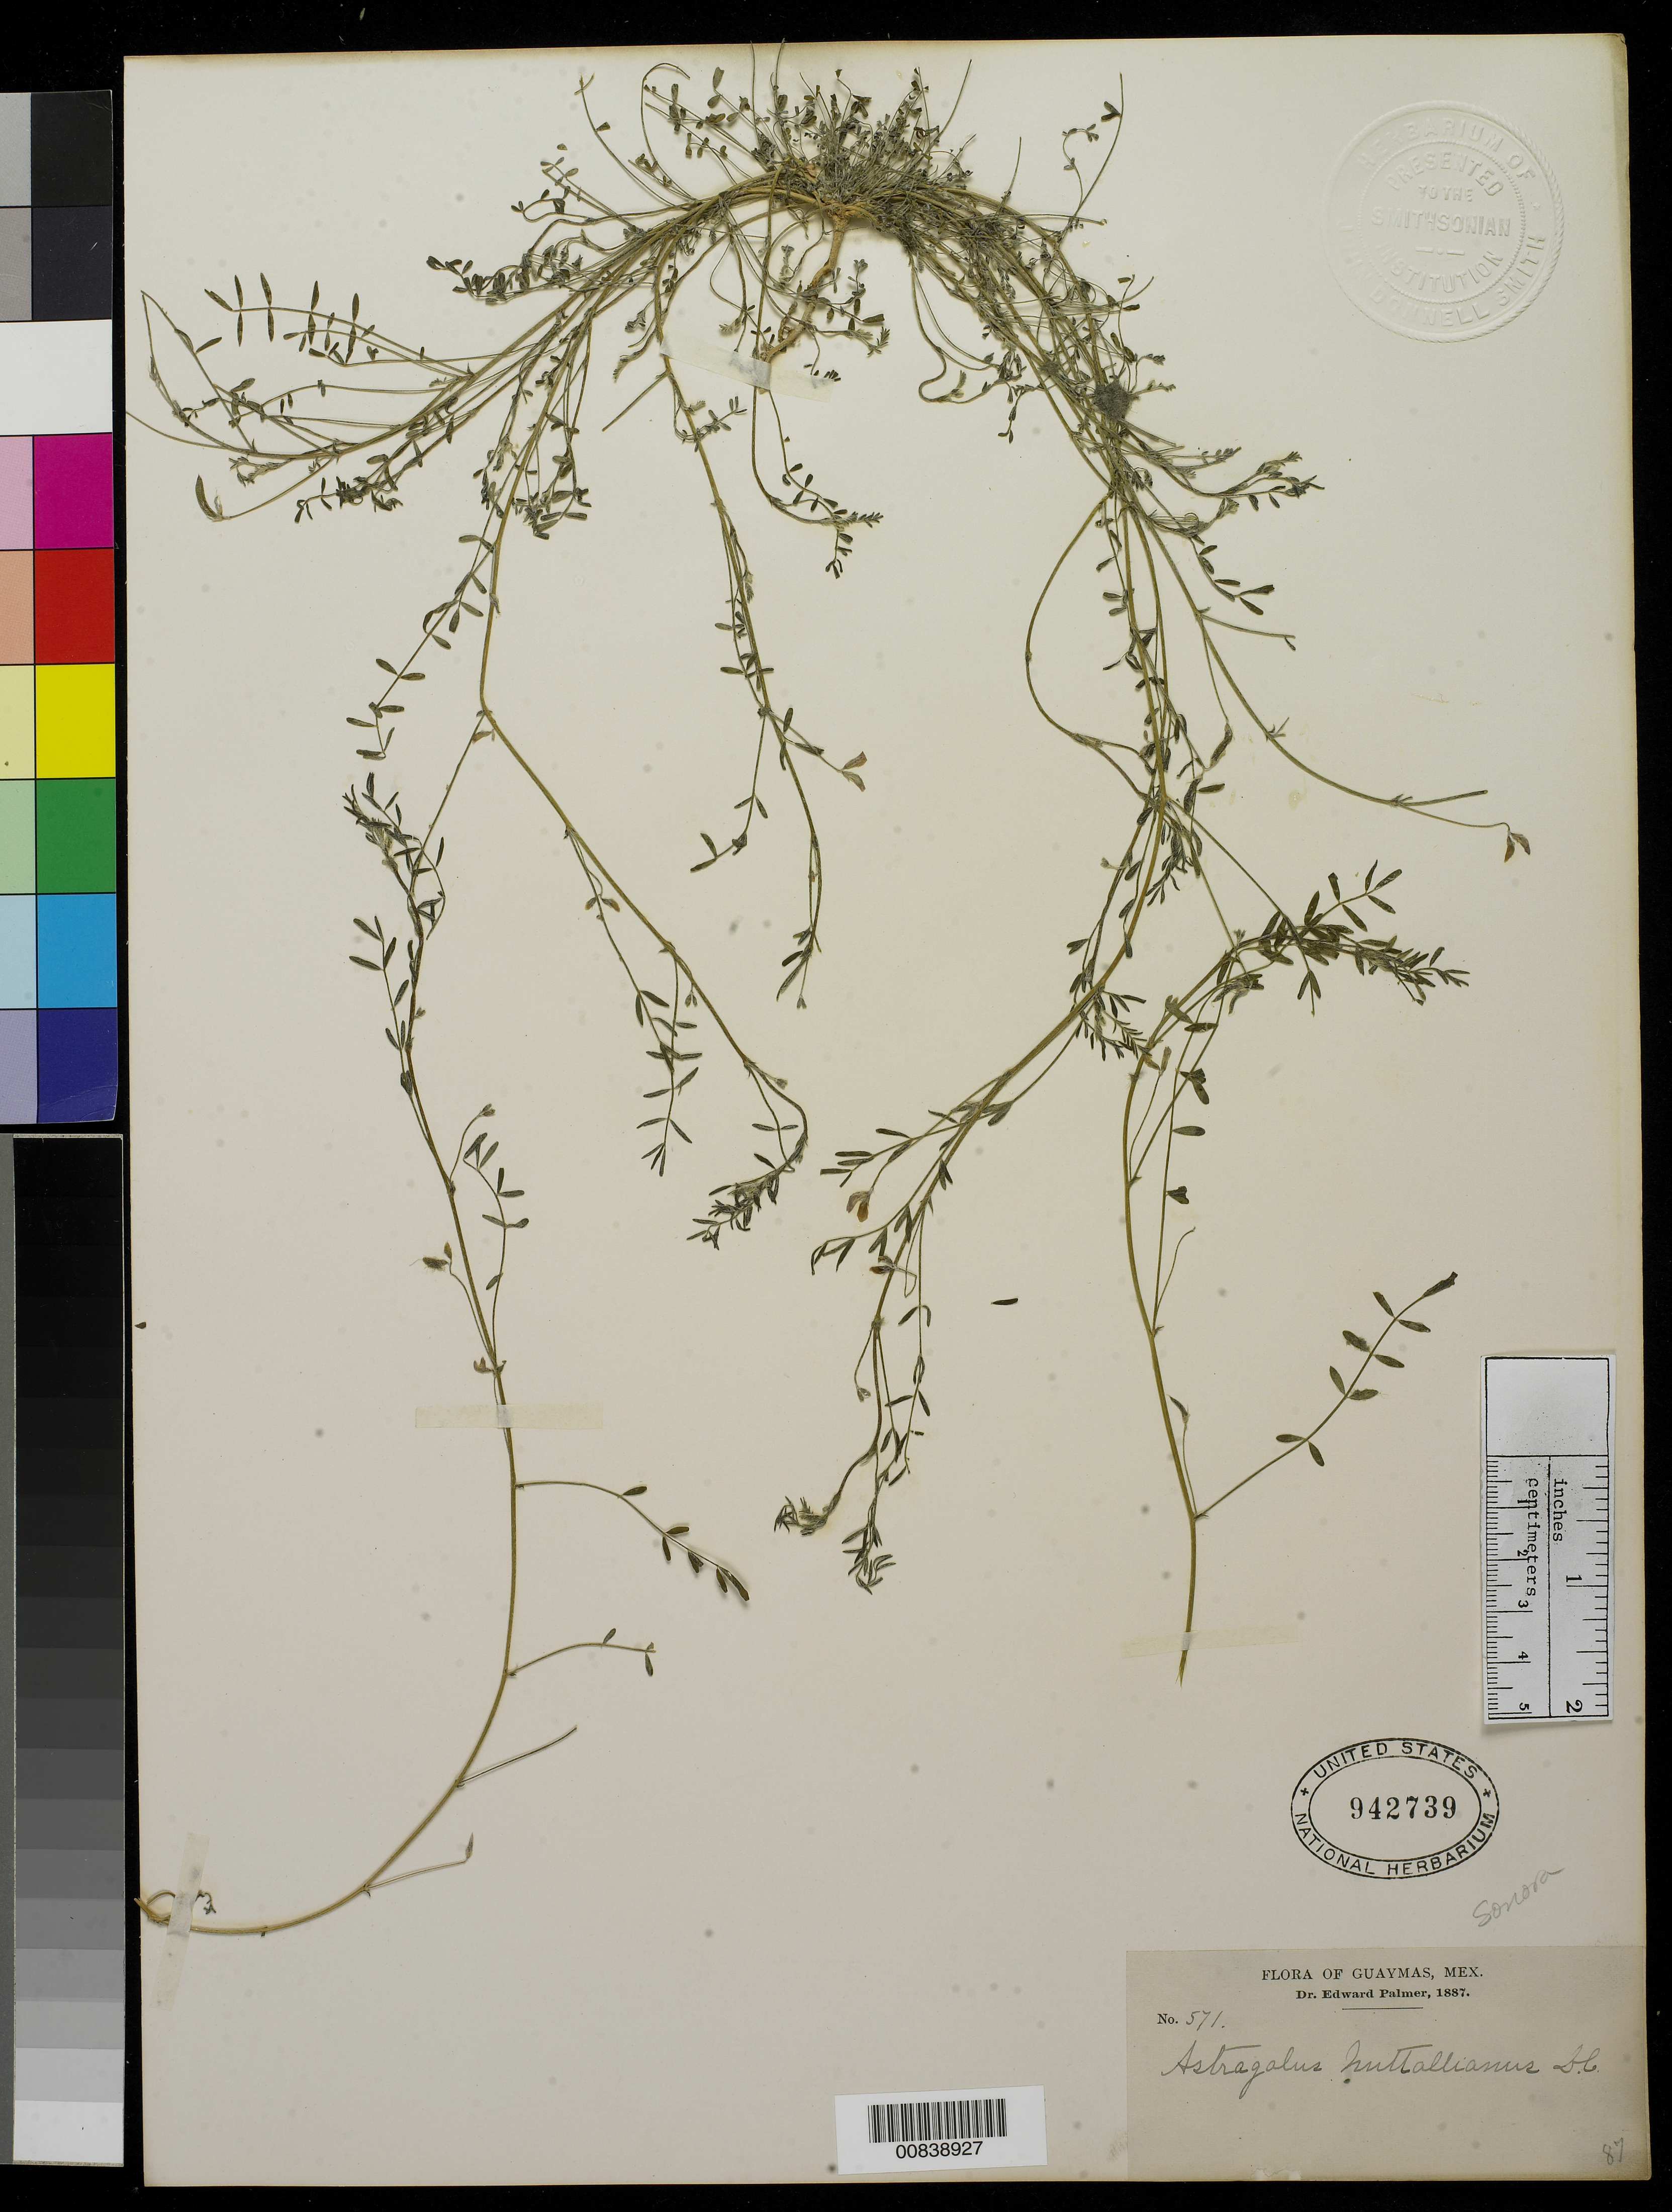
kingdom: Plantae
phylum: Tracheophyta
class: Magnoliopsida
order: Fabales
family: Fabaceae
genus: Astragalus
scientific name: Astragalus nuttallianus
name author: DC.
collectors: E. Palmer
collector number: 571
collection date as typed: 1887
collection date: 1887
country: Mexico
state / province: Sonora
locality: Guaymas, Sonora.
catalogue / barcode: US 942739